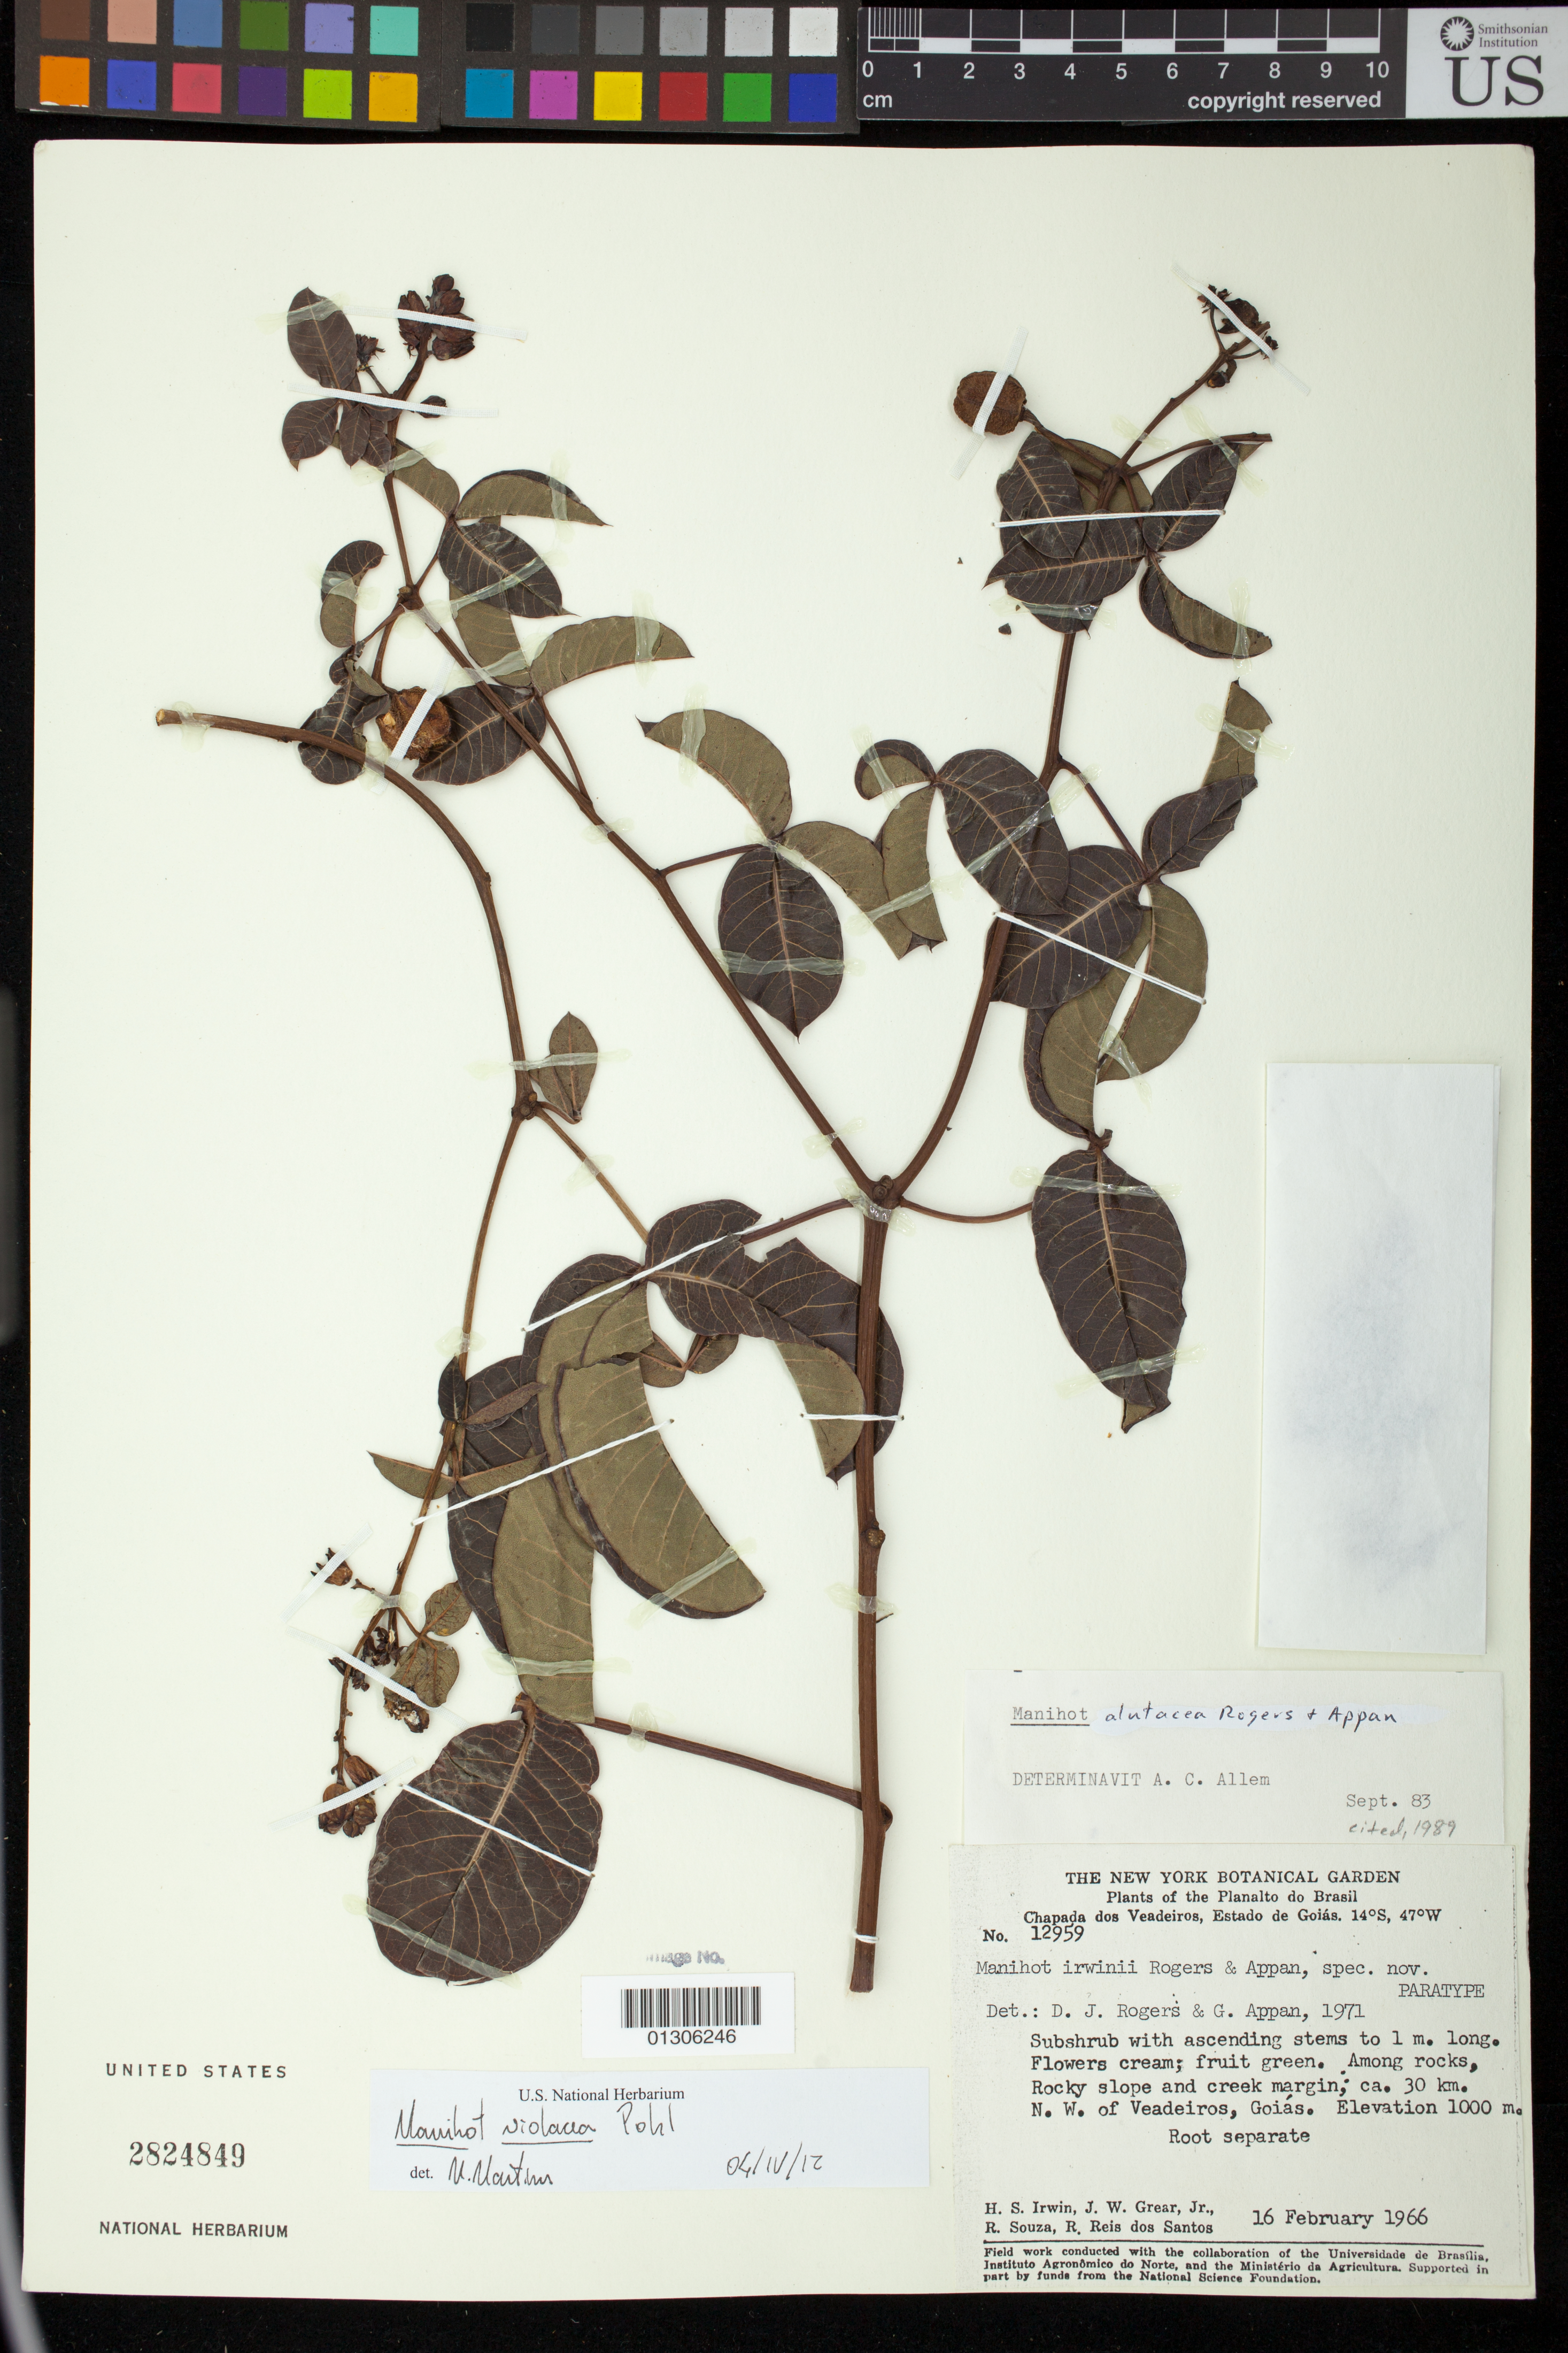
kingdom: Plantae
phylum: Tracheophyta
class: Magnoliopsida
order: Malpighiales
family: Euphorbiaceae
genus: Manihot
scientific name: Manihot divergens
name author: Pohl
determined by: Mendoza, M.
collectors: H. Irwin, J. W. Grear, R. Souza & R. Reis dos Santos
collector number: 12959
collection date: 1966-02-16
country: Brazil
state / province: Goias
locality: Chapada dos Veadeiros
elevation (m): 1000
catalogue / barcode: US 2824849